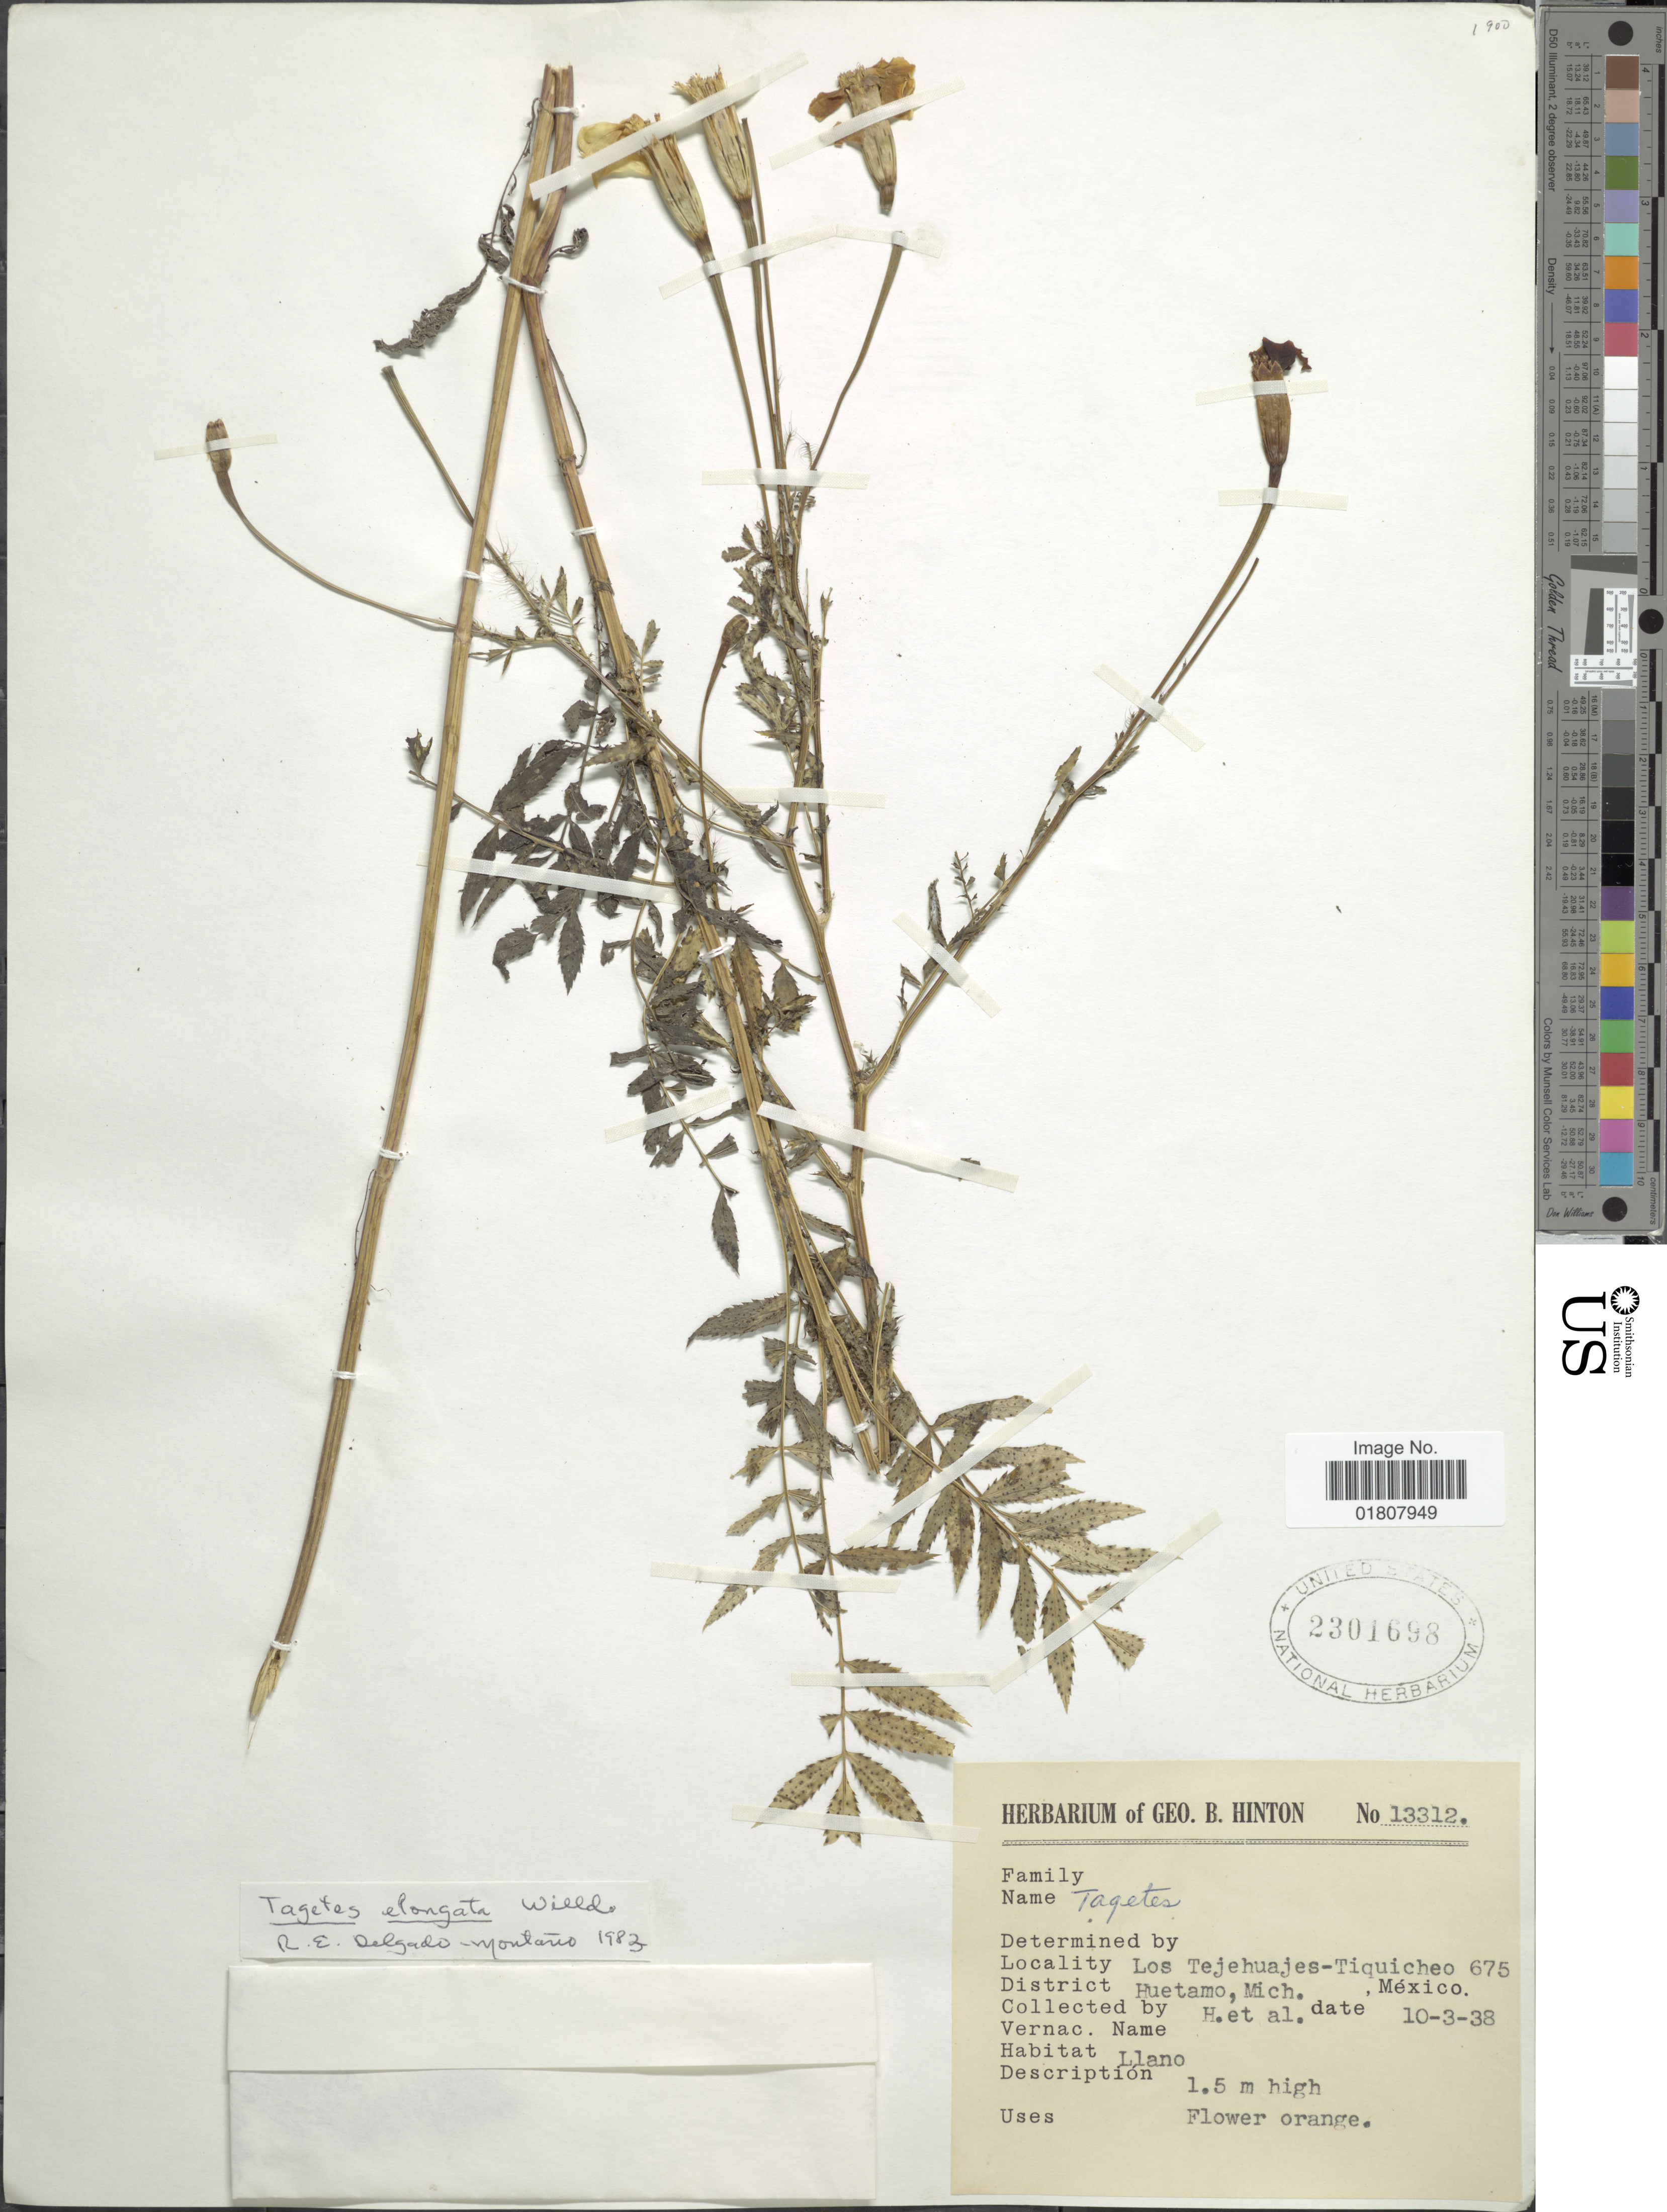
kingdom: Plantae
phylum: Tracheophyta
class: Magnoliopsida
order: Asterales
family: Asteraceae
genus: Tagetes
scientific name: Tagetes elongata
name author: Willd.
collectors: G. B. Hinton & et al.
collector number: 13312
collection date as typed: Transcribed d/m/y: 10/3/38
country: Mexico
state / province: Michoacán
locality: Los Tejehuajes-Tiquicheo, District Huetamo, Mich.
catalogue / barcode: US 2301698